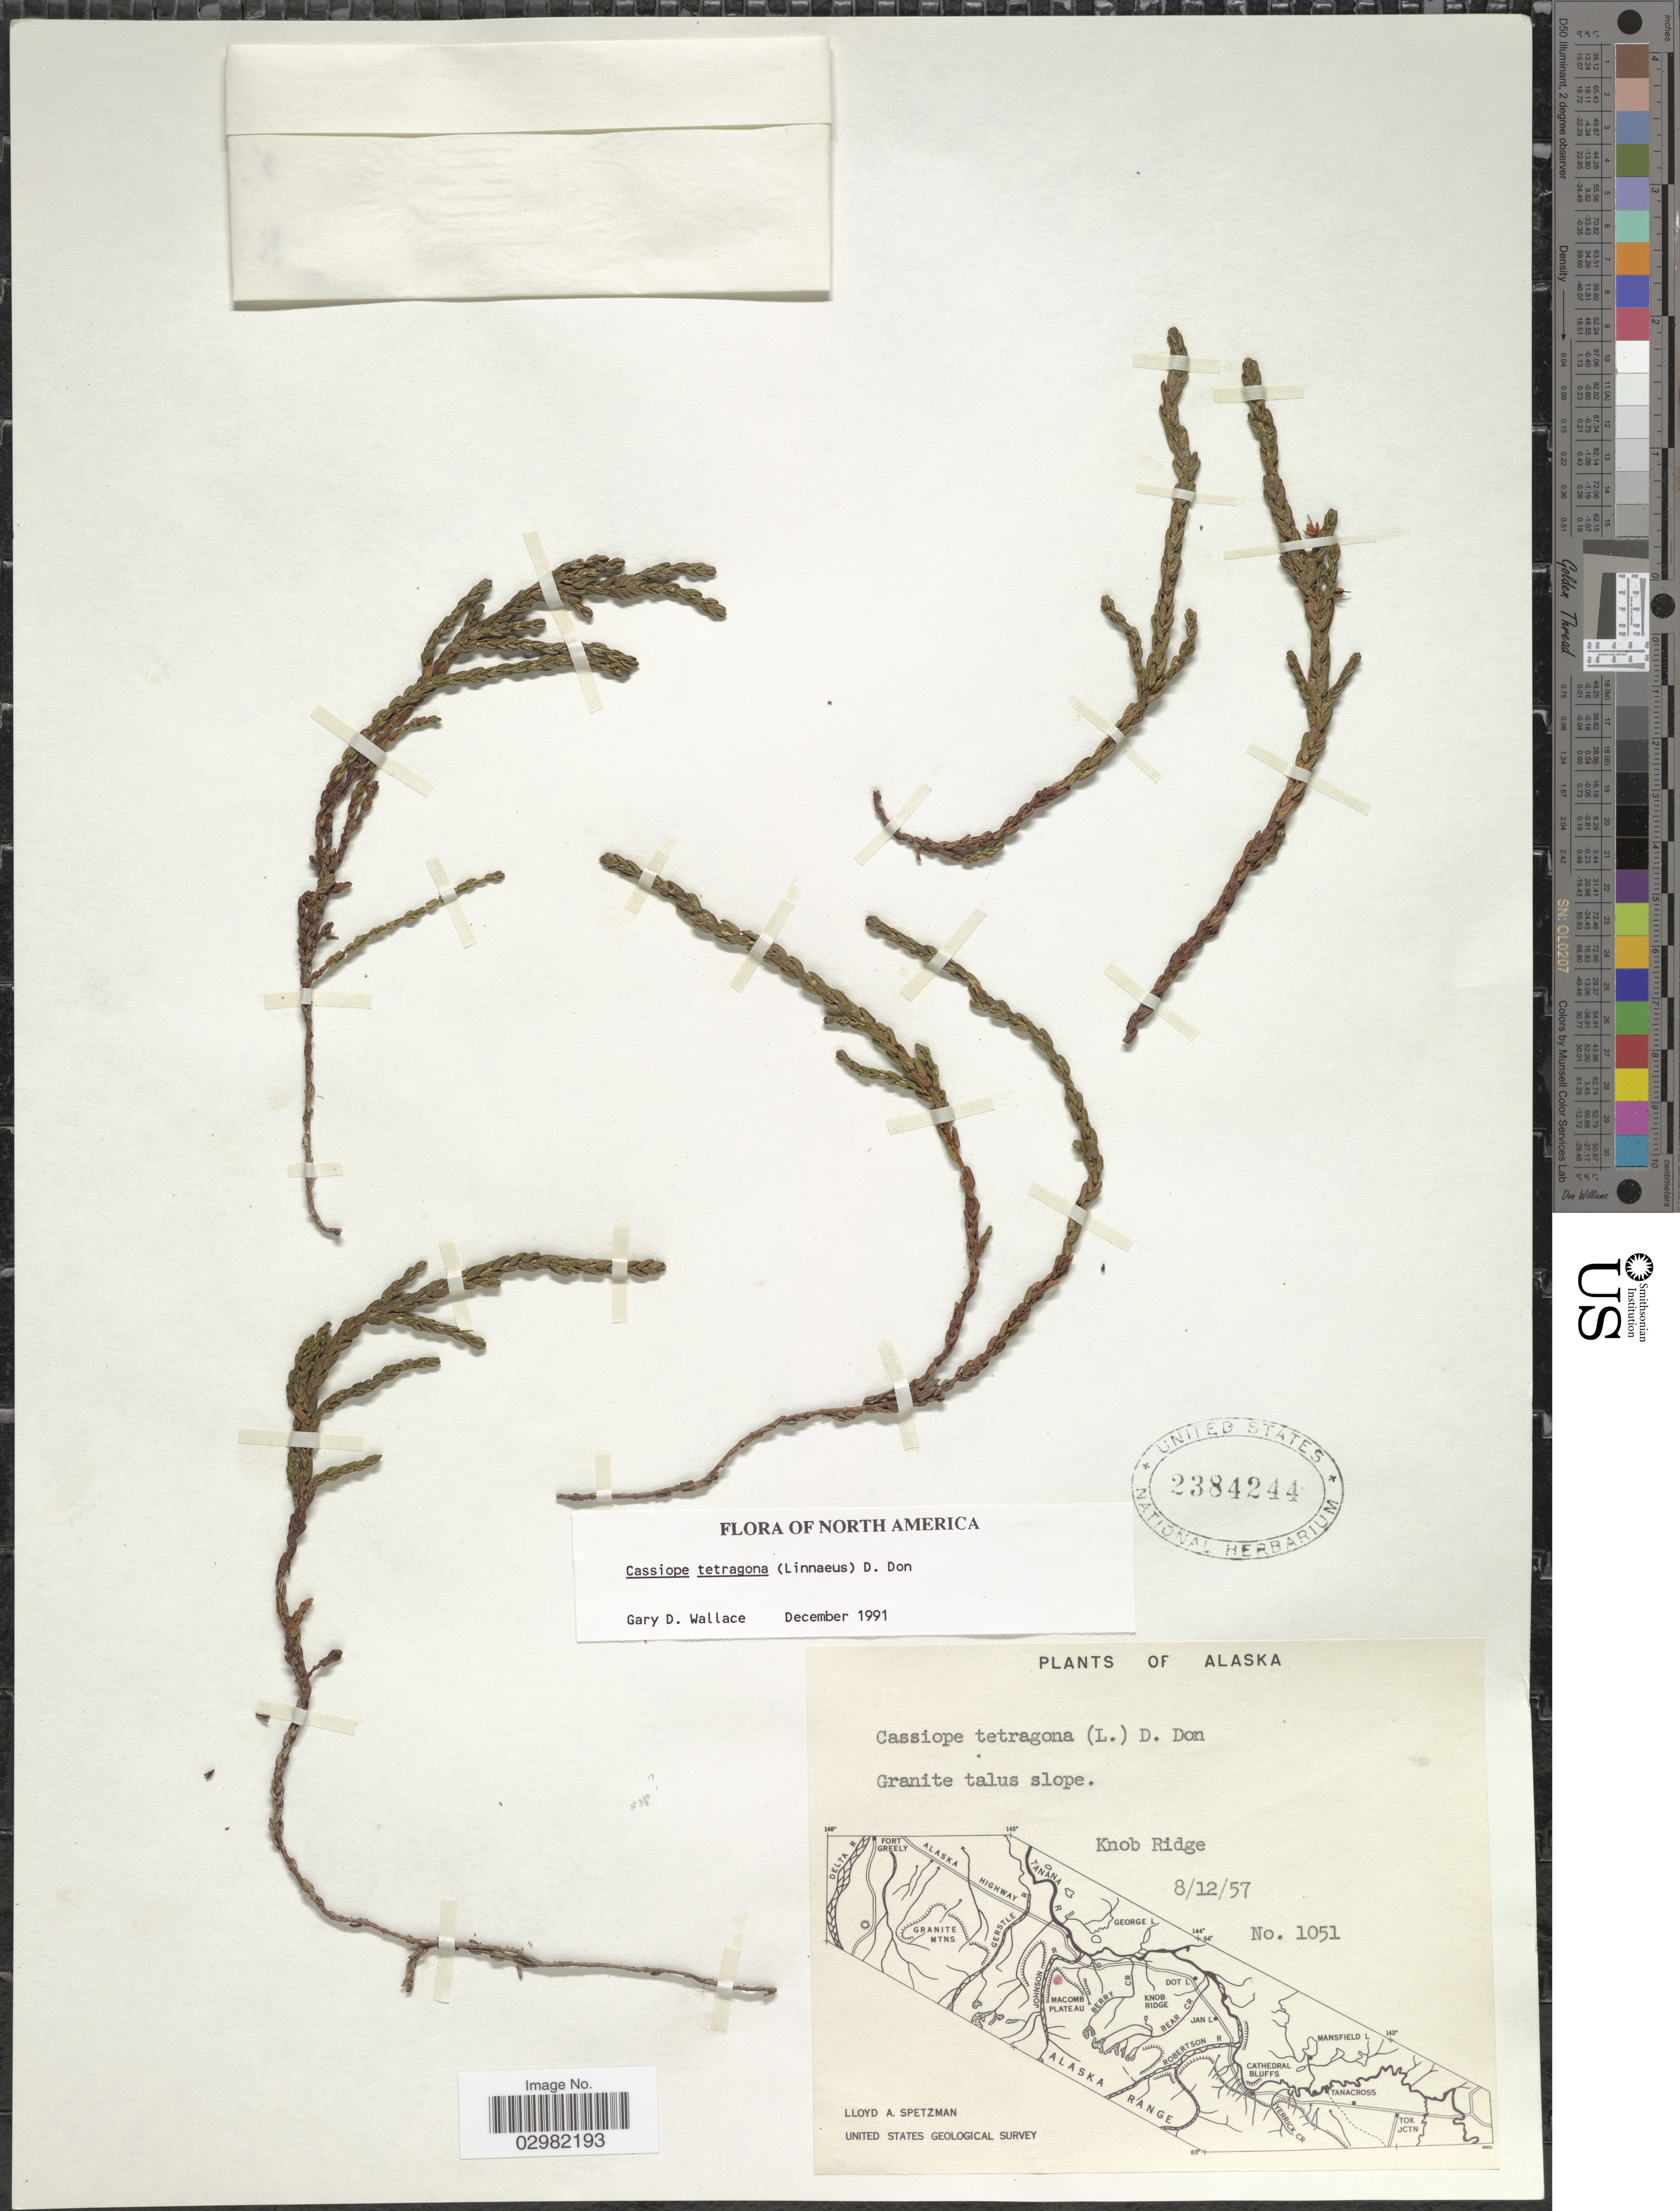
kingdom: Plantae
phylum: Tracheophyta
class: Magnoliopsida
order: Ericales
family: Ericaceae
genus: Cassiope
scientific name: Cassiope tetragona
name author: (L.) D. Don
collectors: L. Spetzman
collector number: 1051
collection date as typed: Transcribed d/m/y: 12/8/57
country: United States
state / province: Alaska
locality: Knob Ridge.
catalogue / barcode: US 2384244